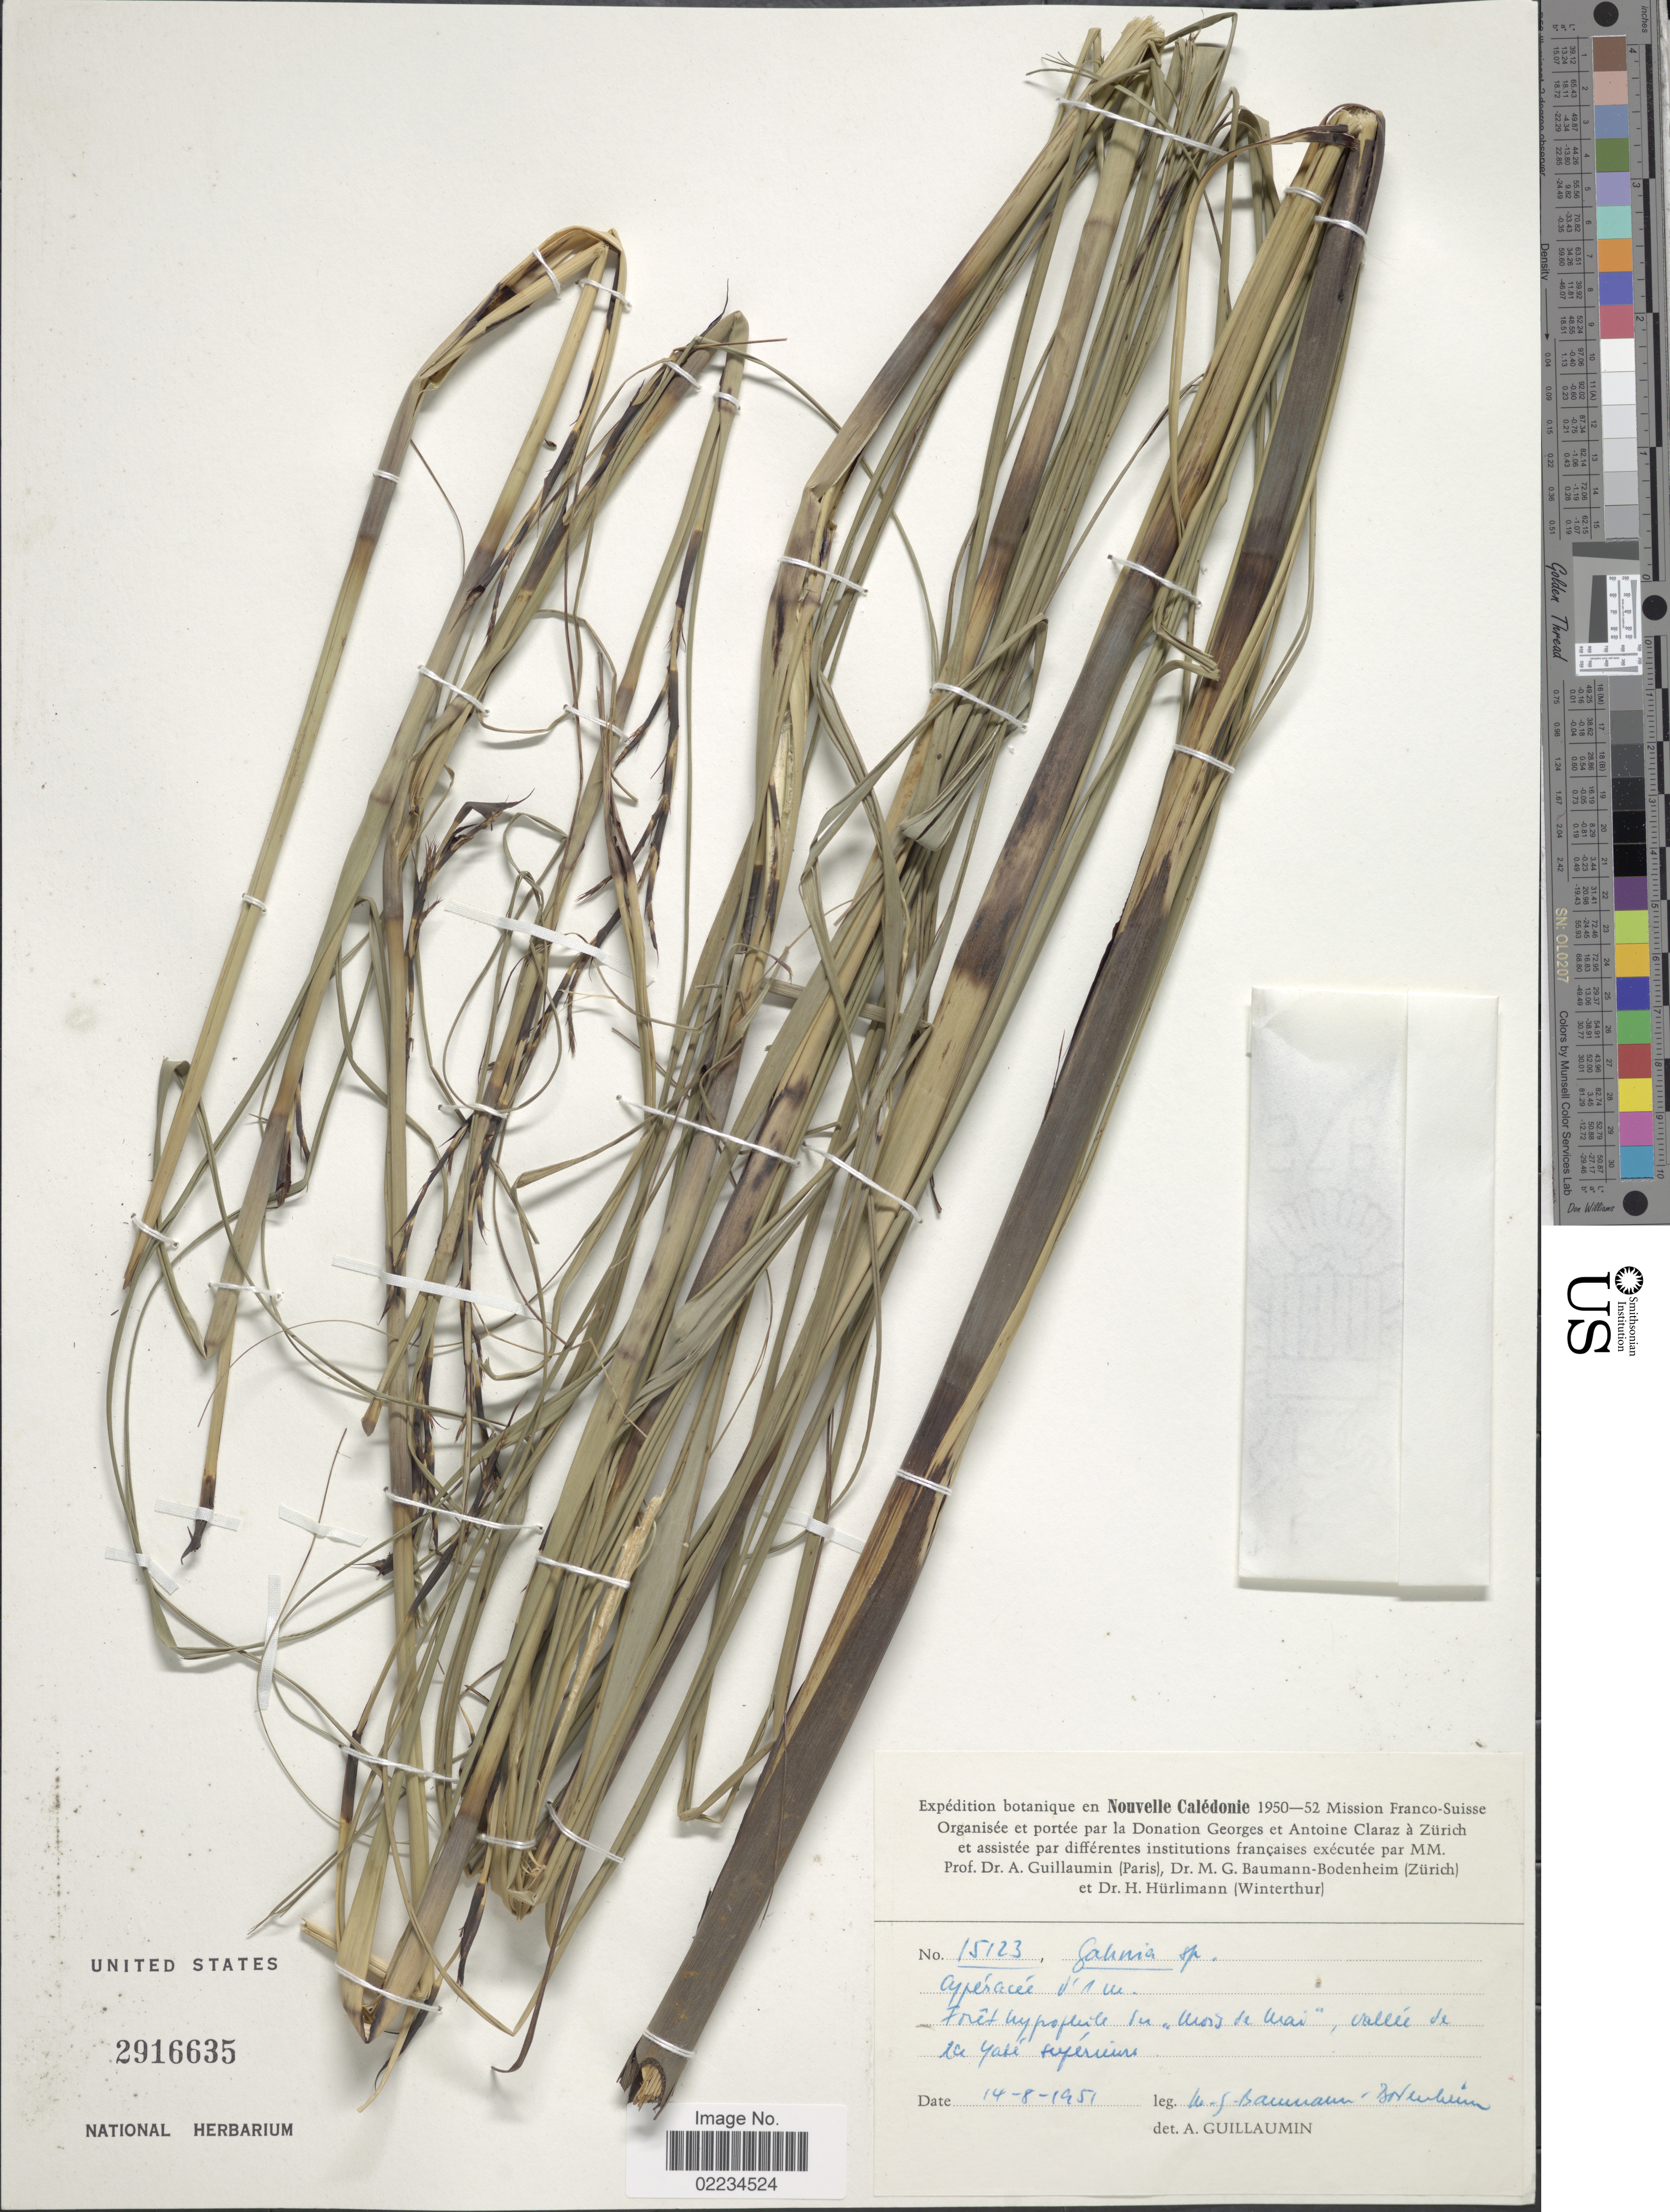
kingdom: Plantae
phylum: Tracheophyta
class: Liliopsida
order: Poales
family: Cyperaceae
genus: Gahnia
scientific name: Gahnia sp.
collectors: M. G. Baumann-Bodenheim, A. Guillaumin & H. Hürlimann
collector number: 15123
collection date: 1951-08-14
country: New Caledonia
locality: Forêt [illegible text] ,,mais de Mai', vallée de la Yaté supéruiers[interpreted]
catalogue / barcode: US 2916635